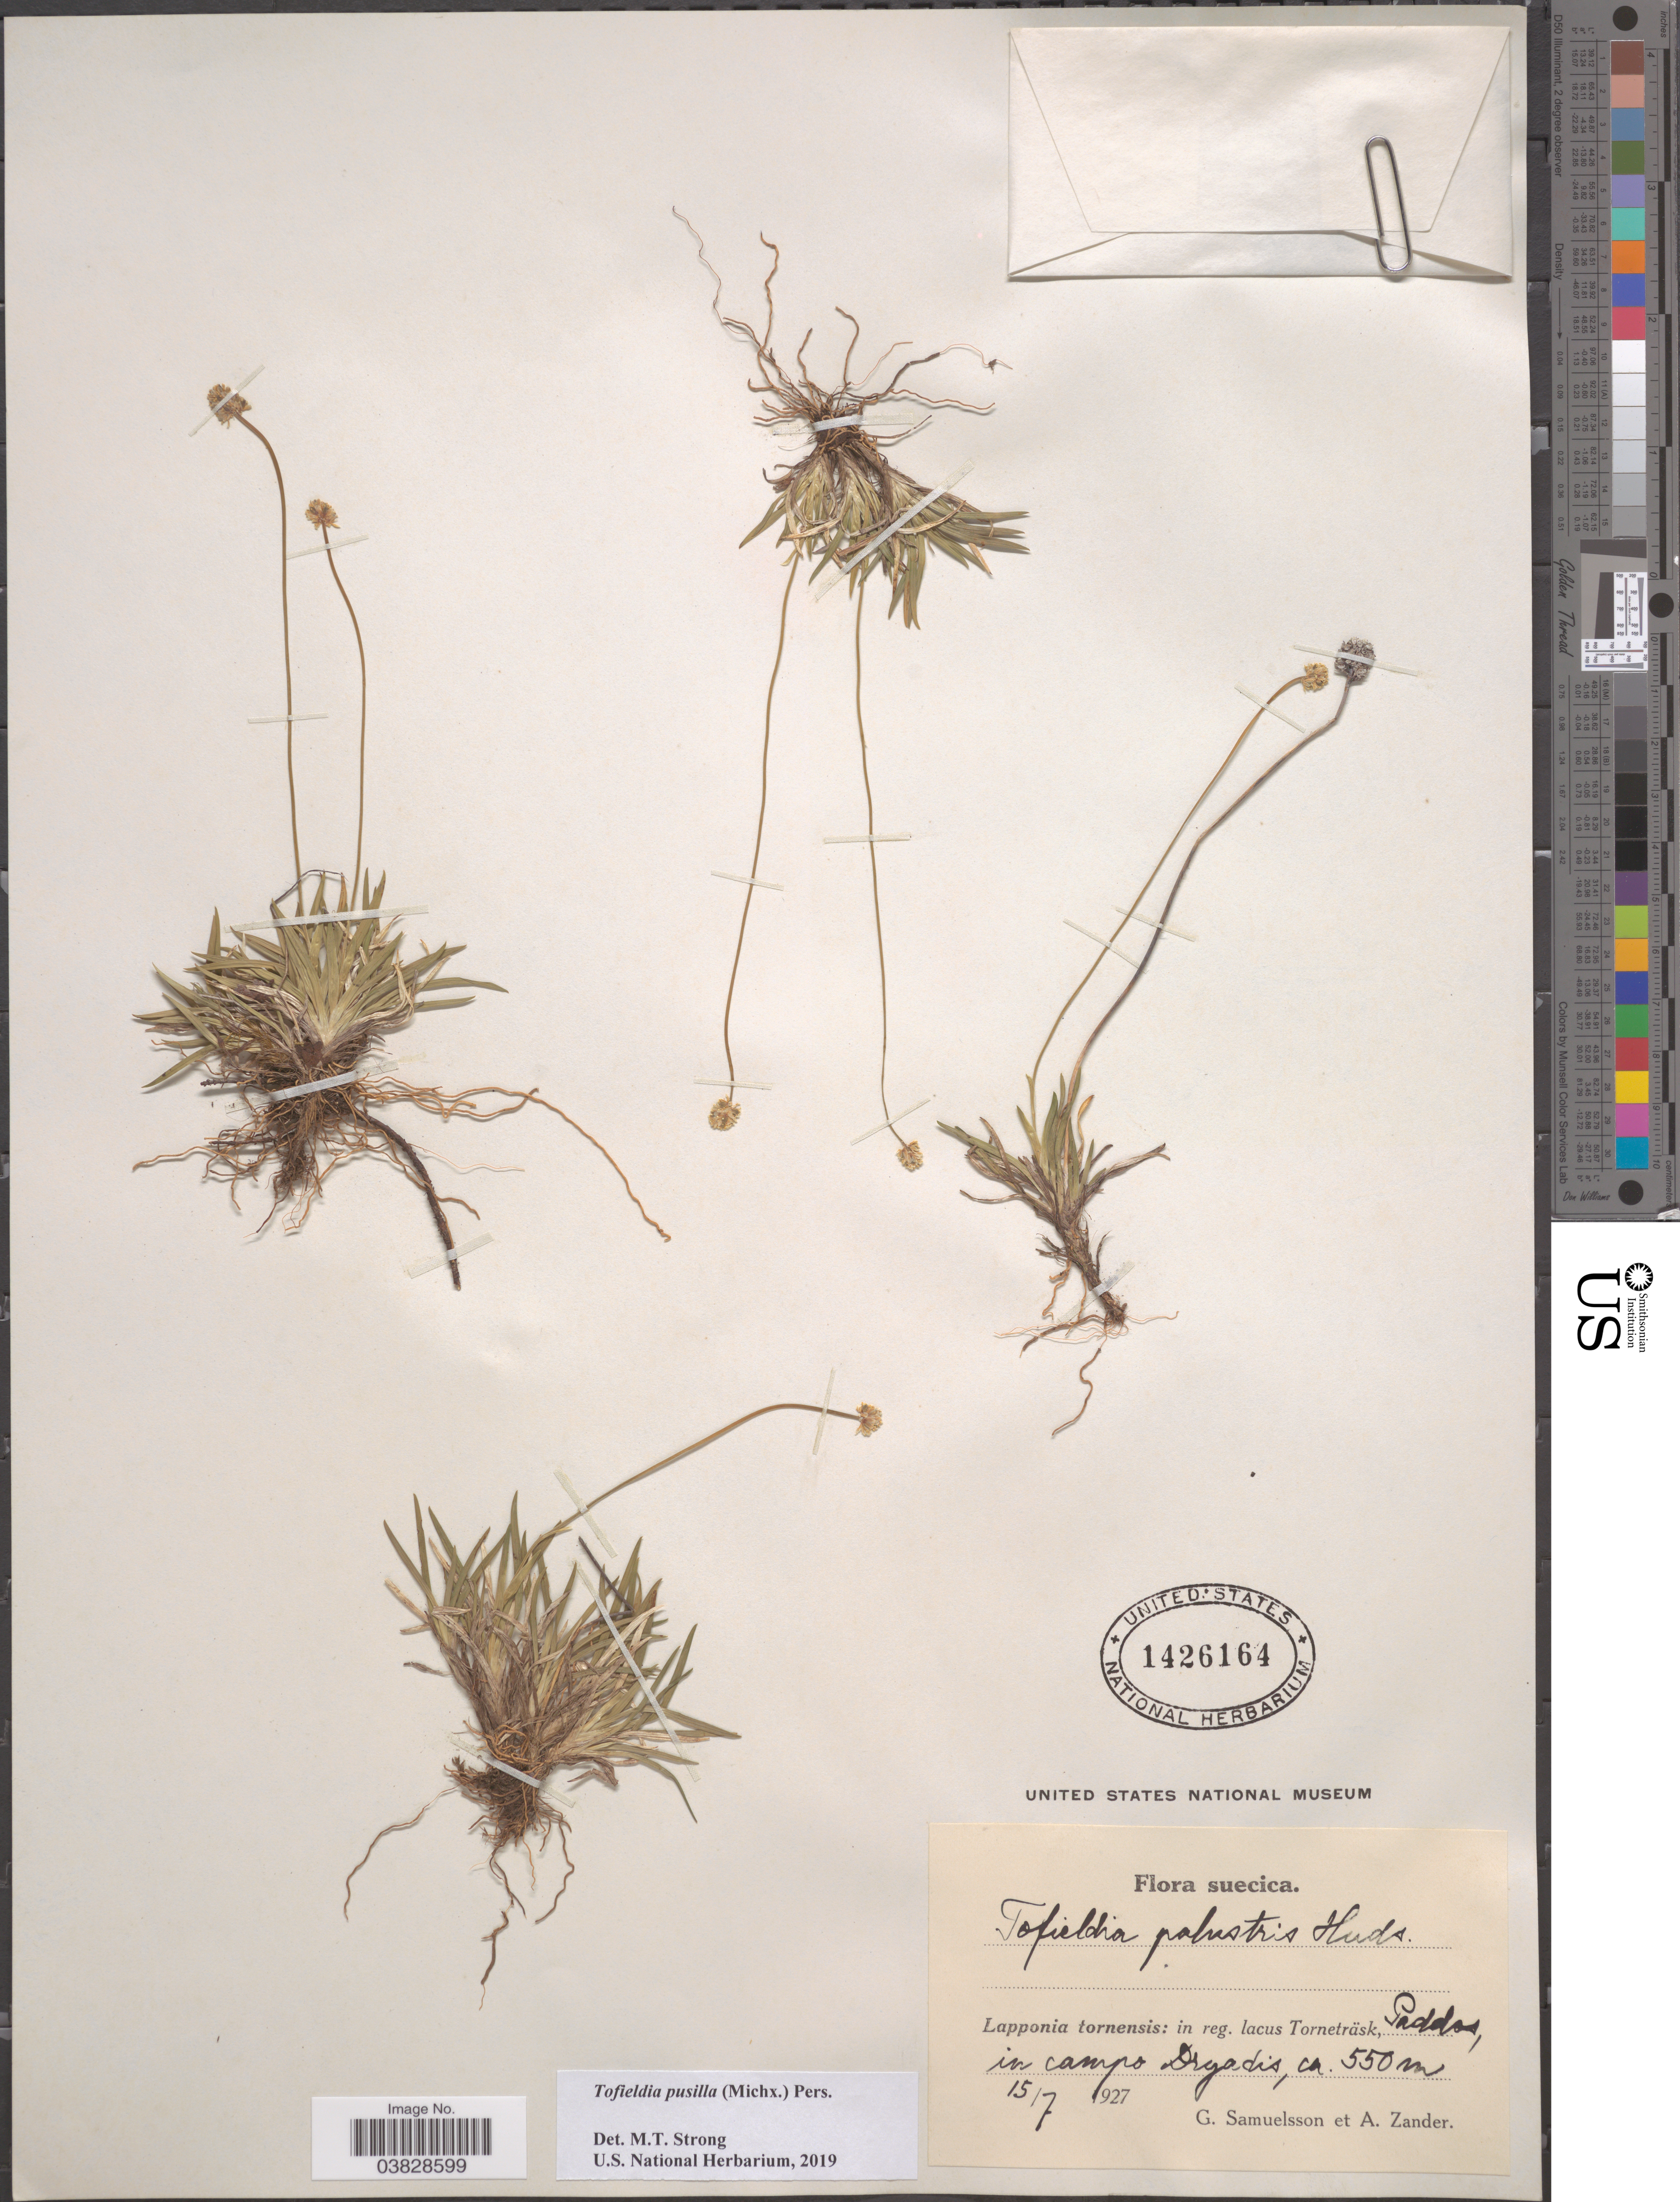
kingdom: Plantae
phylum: Tracheophyta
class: Liliopsida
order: Alismatales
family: Tofieldiaceae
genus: Tofieldia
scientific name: Tofieldia pusilla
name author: (Michx.) Pers.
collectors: G. Samuelsson & A. Zander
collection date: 1927-07-15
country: Sweden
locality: Suecica. Lapponia tornensis: in reg. lacus Torneträsk, Paddos, in campo Dryadis.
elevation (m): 550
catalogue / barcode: US 1426164